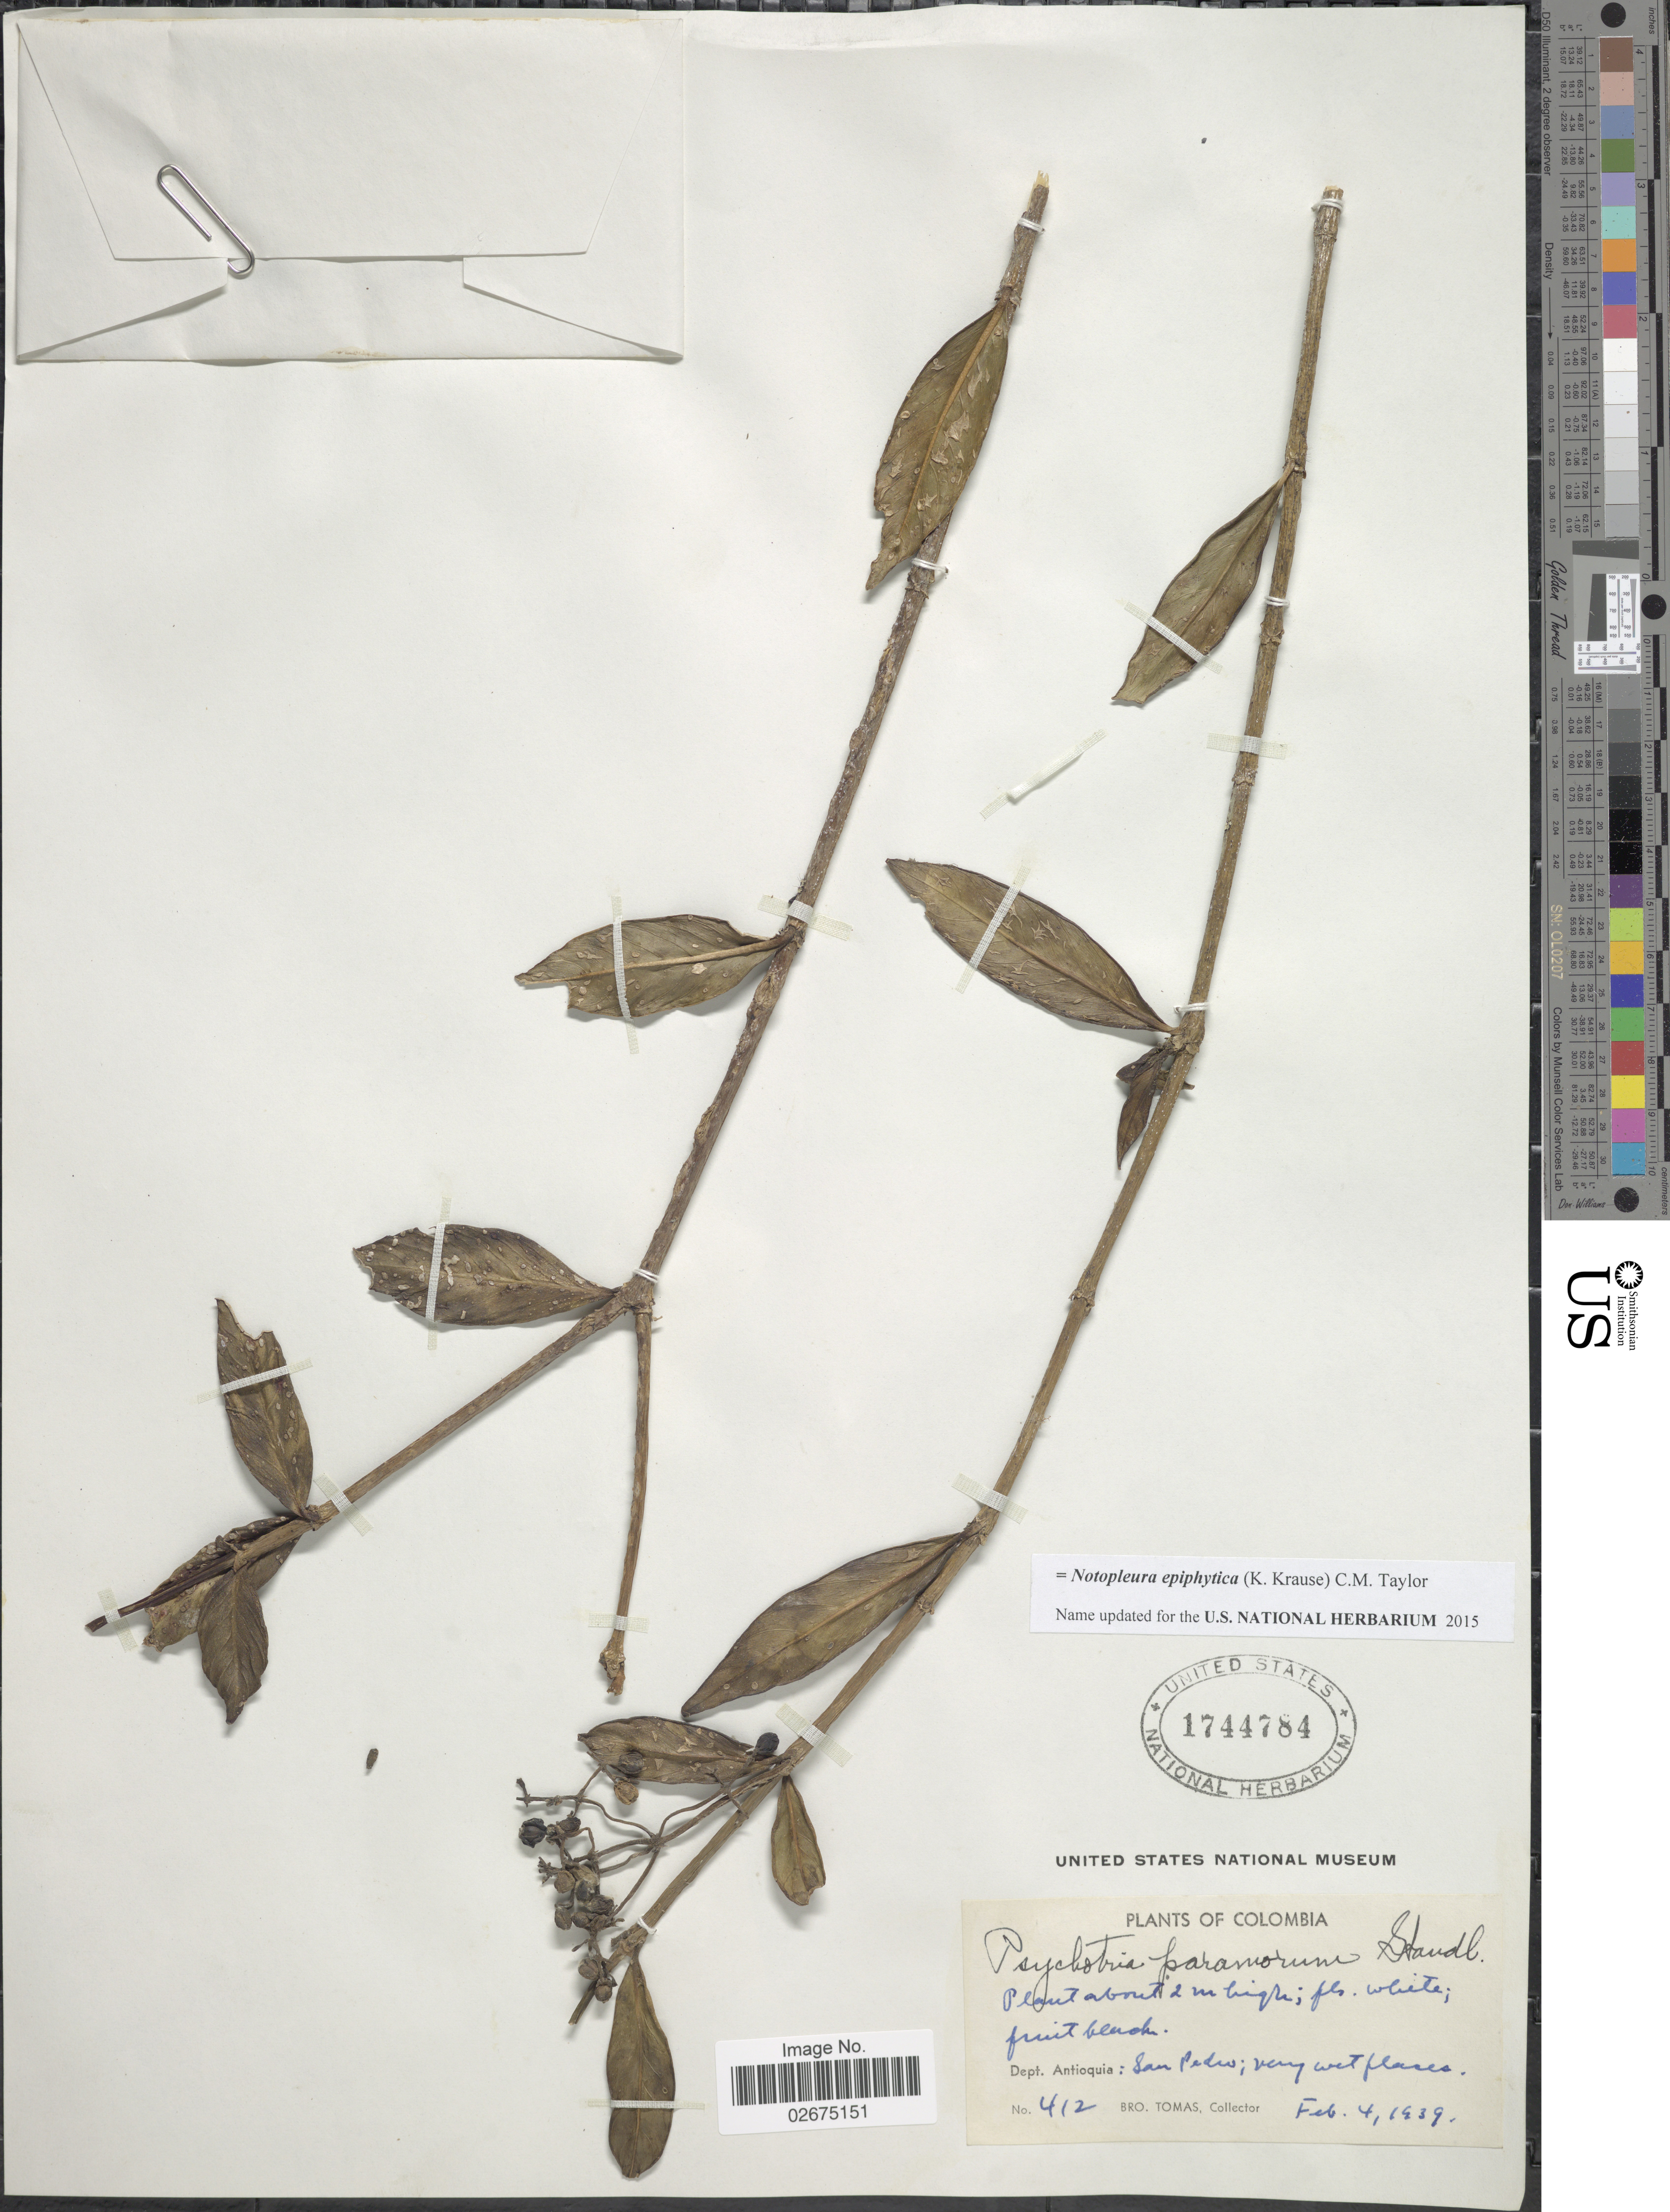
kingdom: Plantae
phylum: Tracheophyta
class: Magnoliopsida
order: Gentianales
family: Rubiaceae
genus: Notopleura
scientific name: Notopleura epiphytica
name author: (K. Krause) C.M. Taylor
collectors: B. Tomas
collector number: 412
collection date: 1939-02-04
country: Colombia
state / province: Antioquia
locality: San Pedro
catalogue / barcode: US 1744784